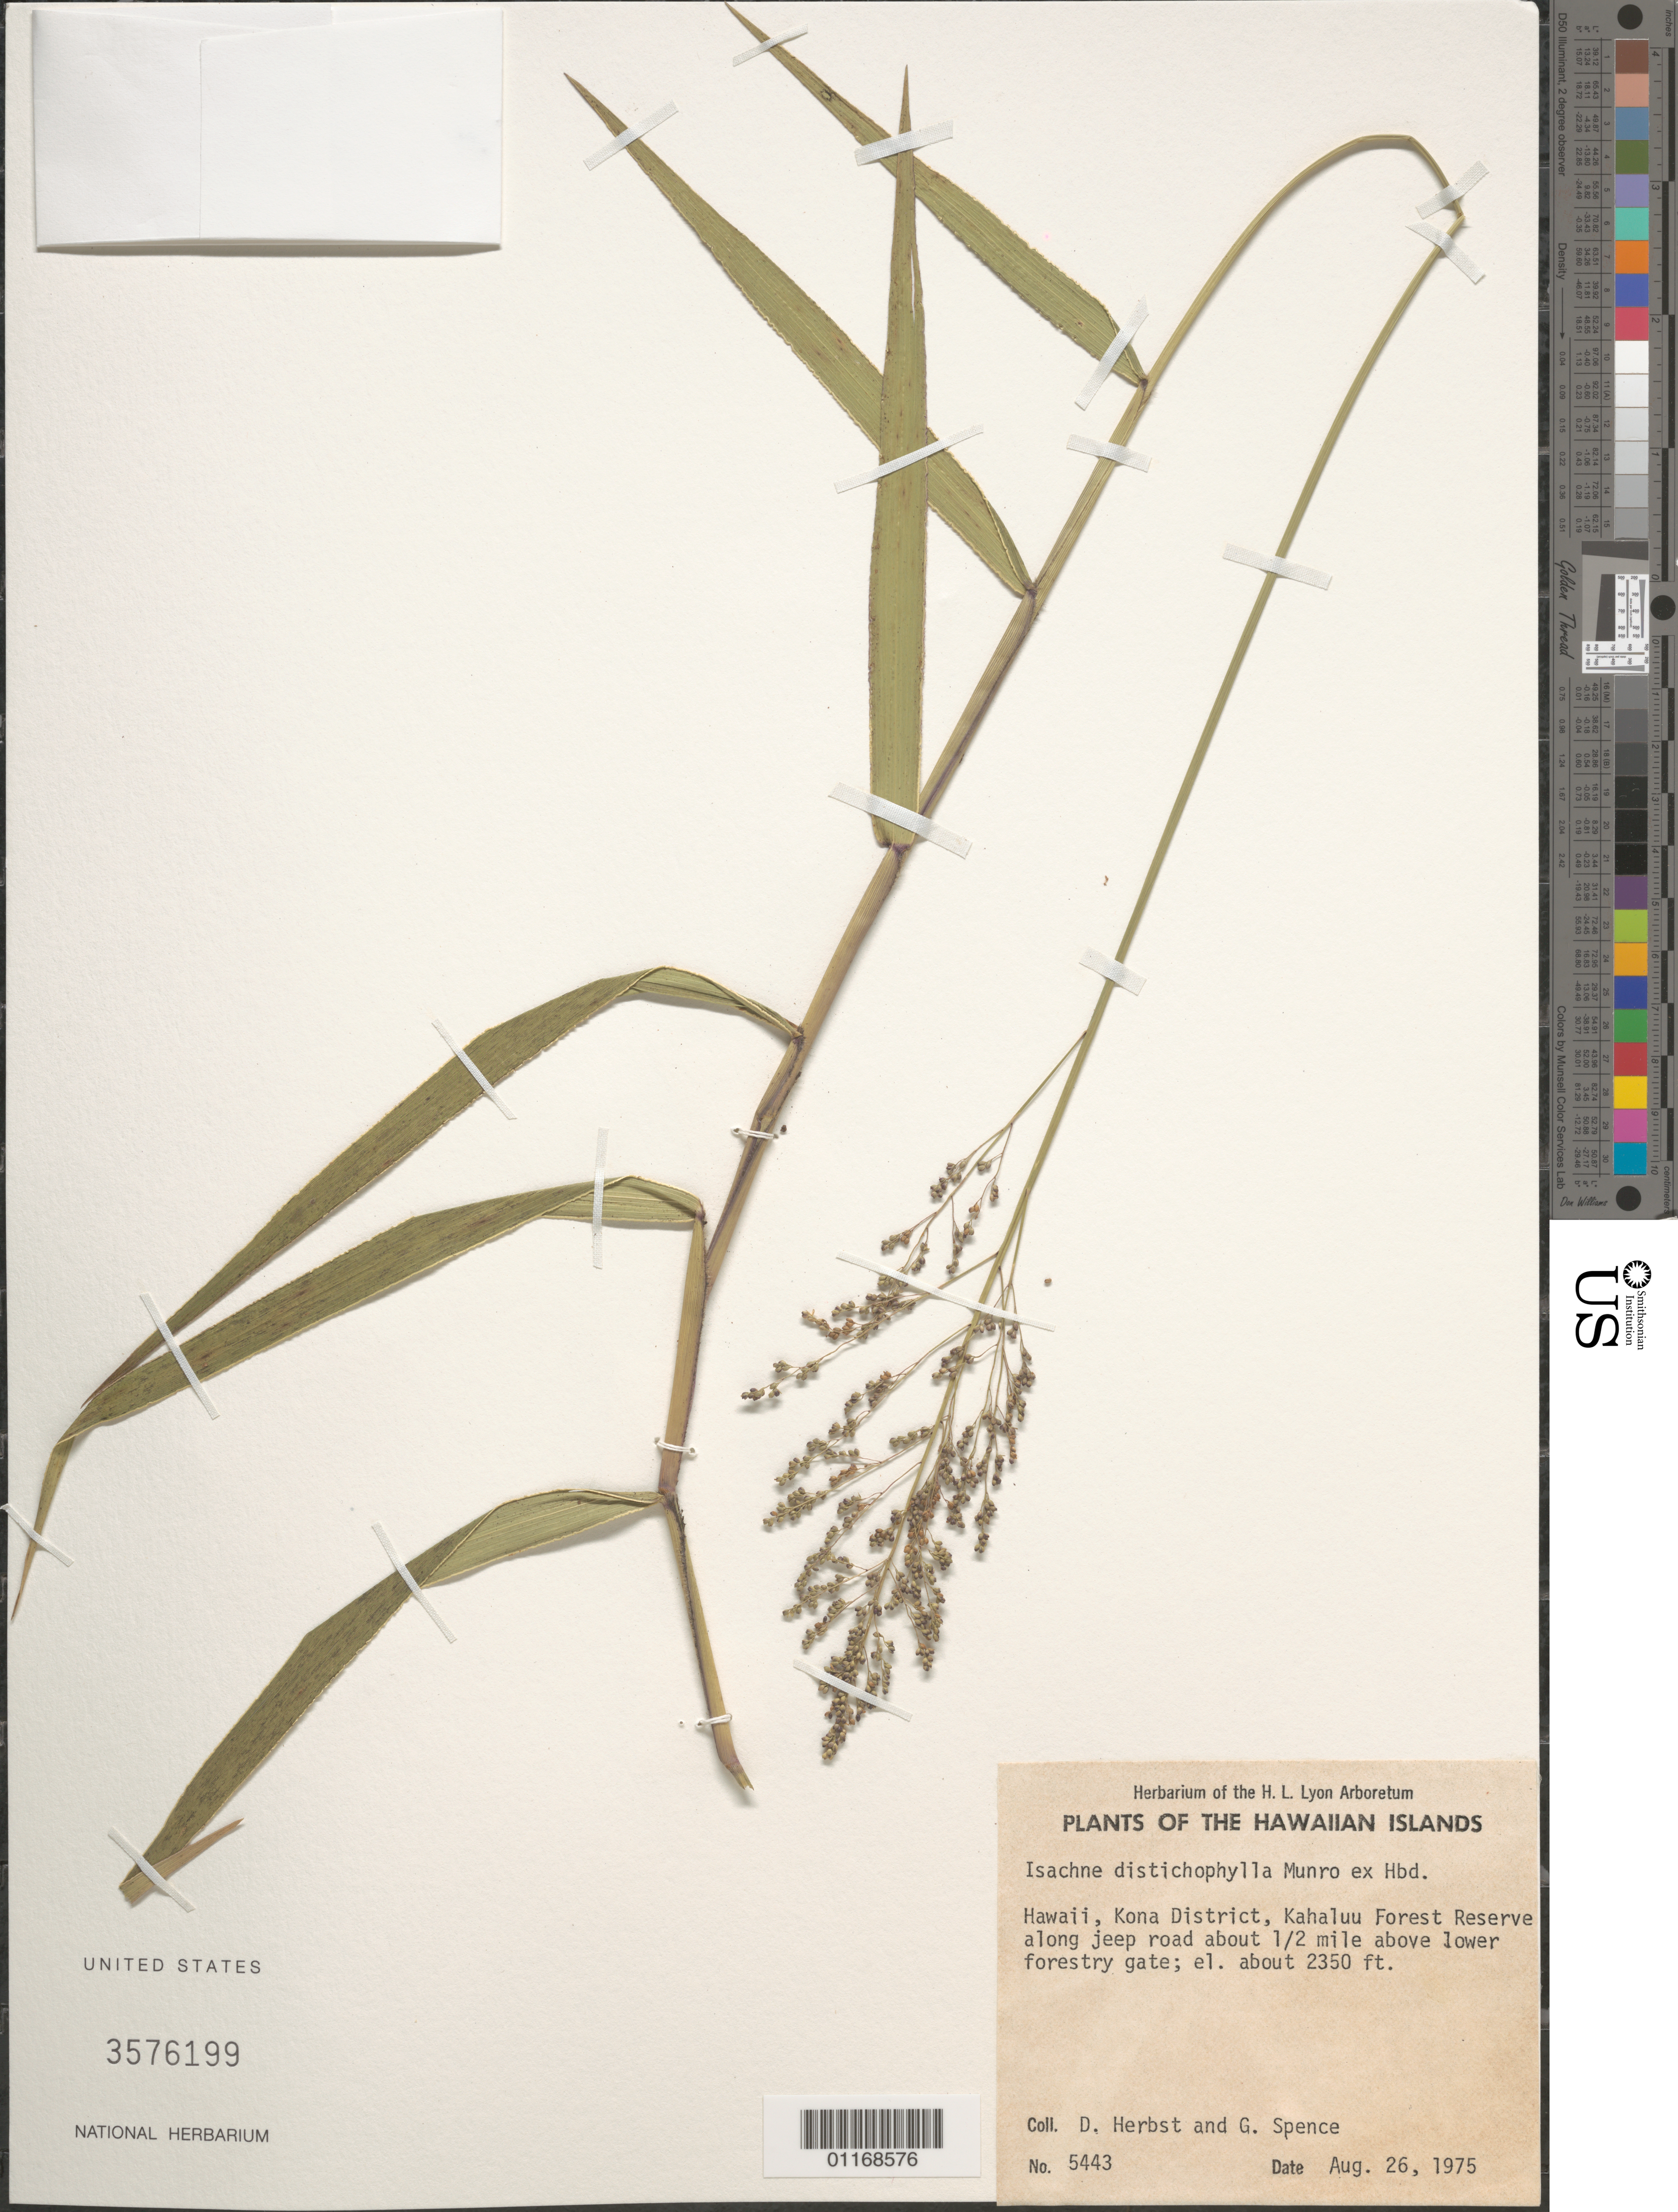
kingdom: Plantae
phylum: Tracheophyta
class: Liliopsida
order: Poales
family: Poaceae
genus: Isachne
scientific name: Isachne distichophylla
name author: Munro ex Hillebr.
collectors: D. R. Herbst & G. Spence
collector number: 5443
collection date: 1975-08-26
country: United States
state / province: Hawaii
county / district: Hawaii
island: Hawaii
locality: Kona District, Kahaluu Forest Reserve, along jeep road about 1/2 mile above lower forestry gate.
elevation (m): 716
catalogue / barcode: US 3576199